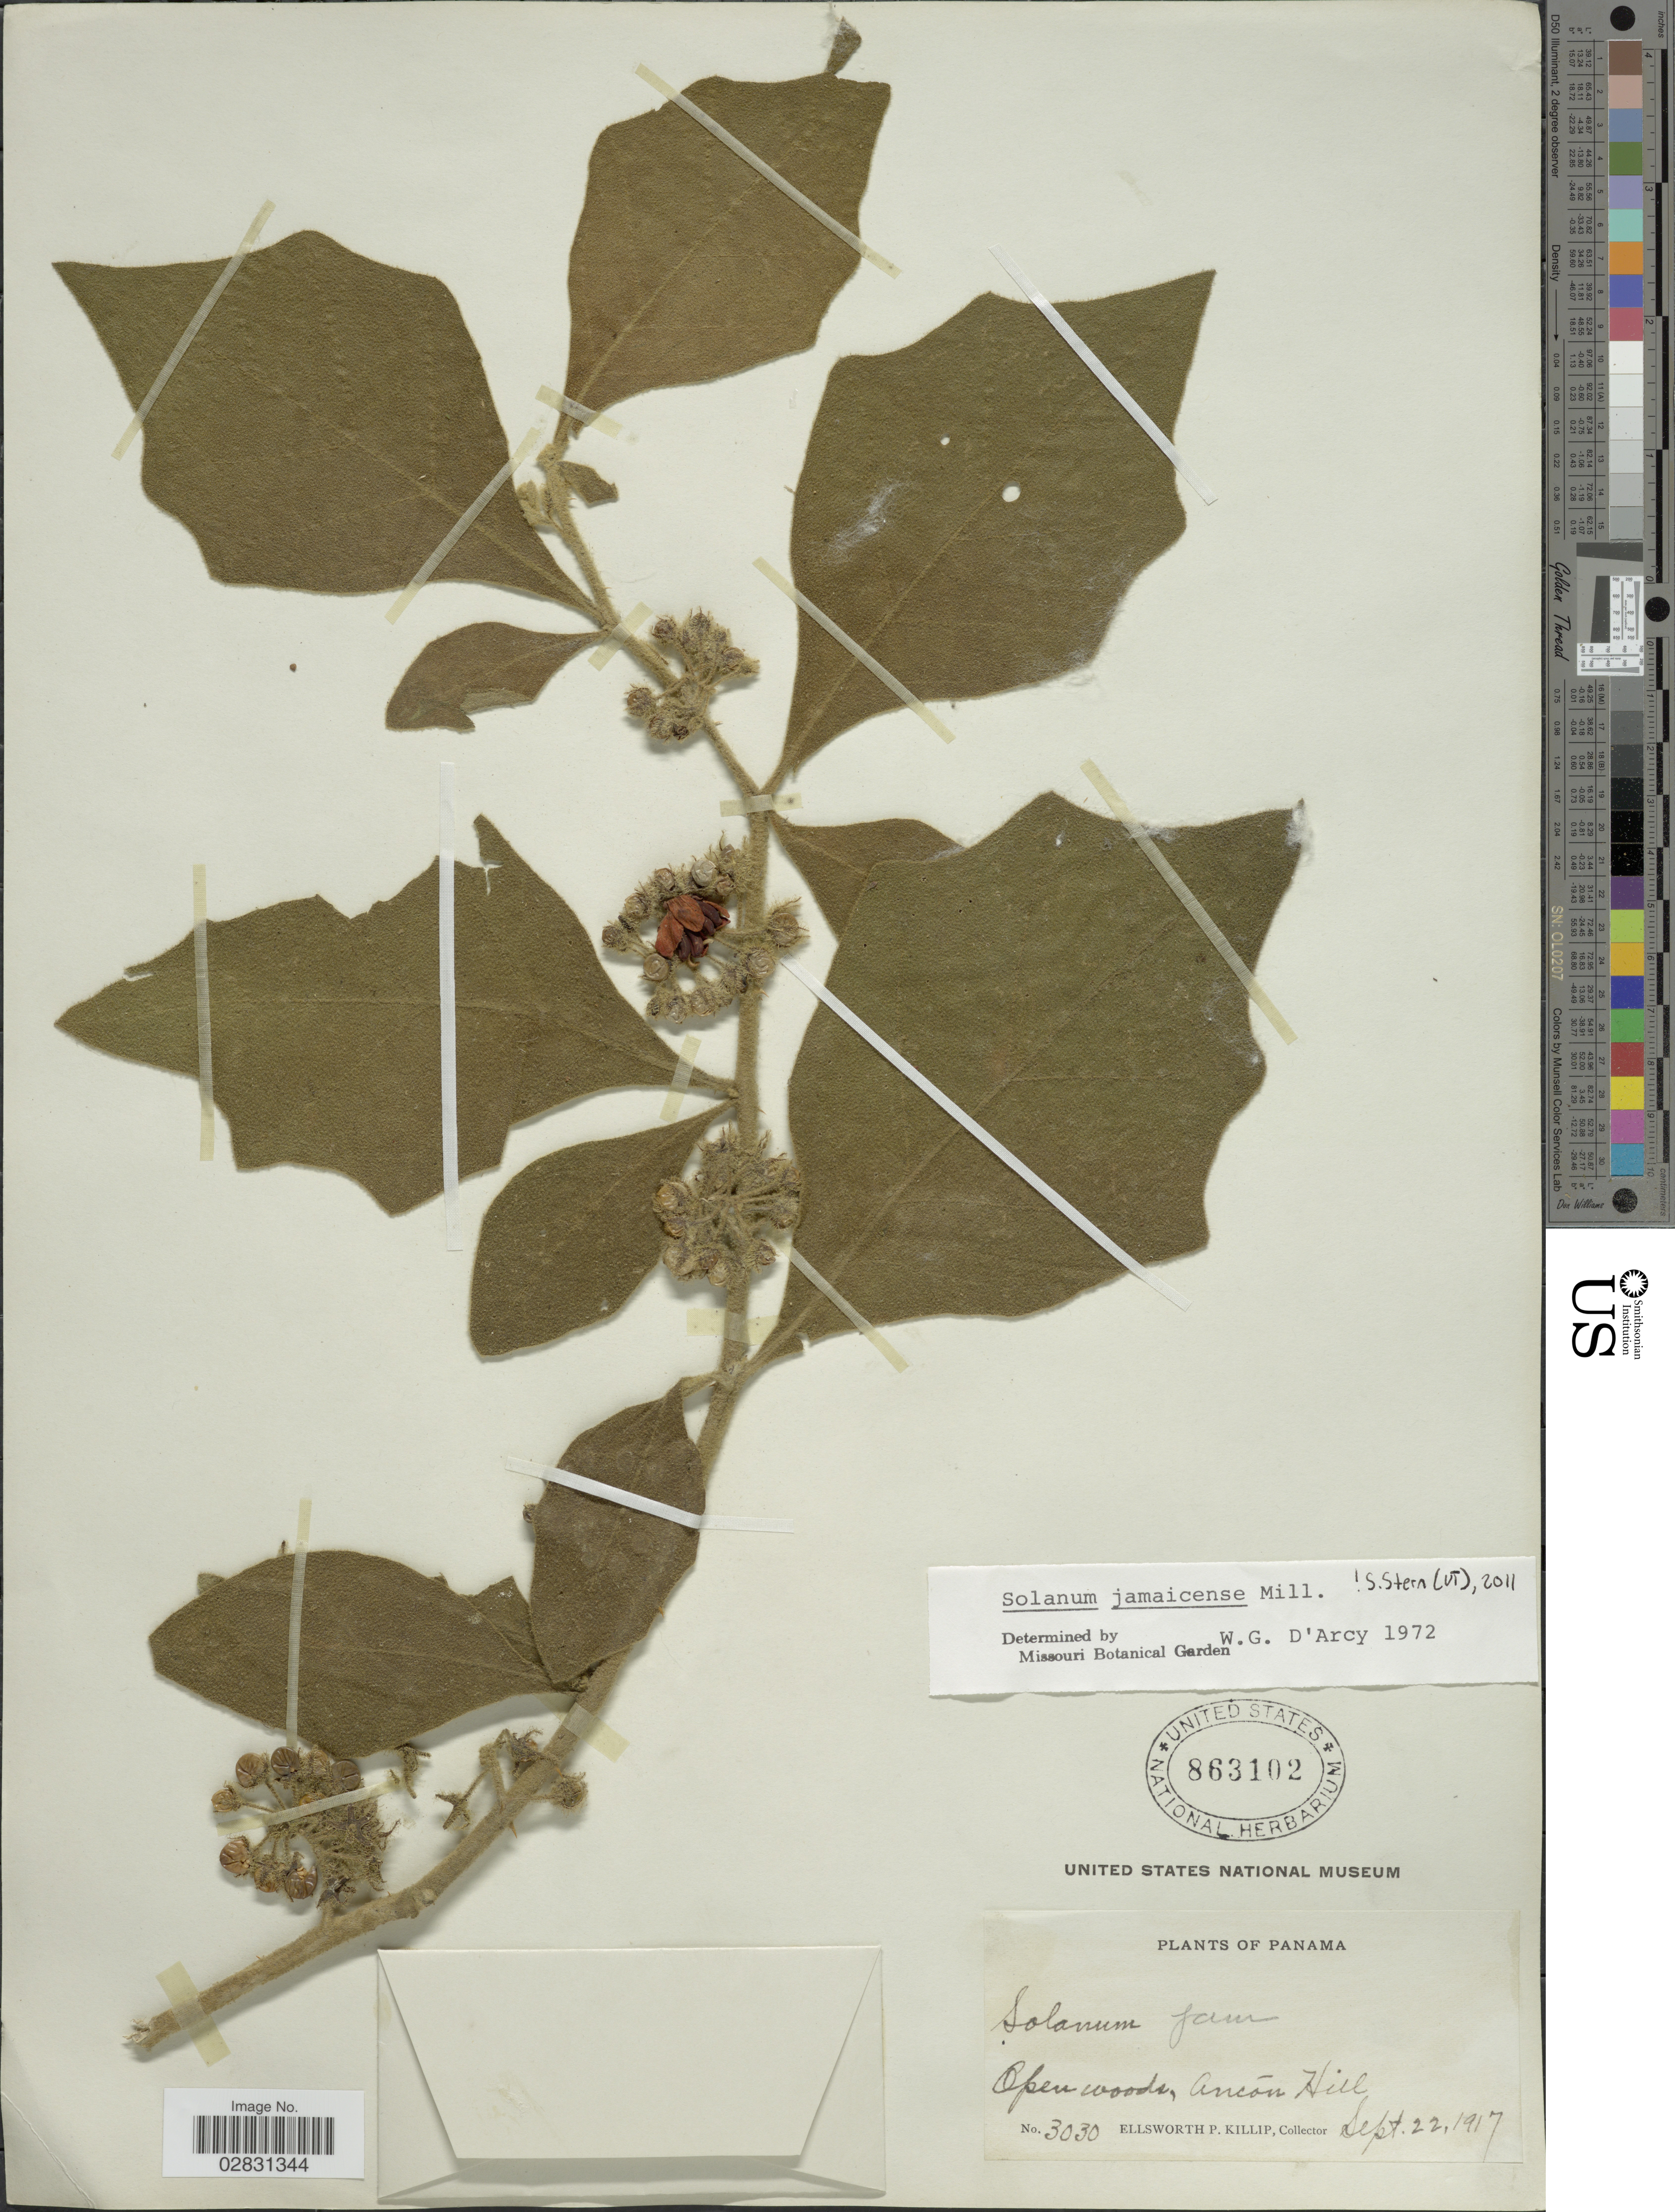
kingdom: Plantae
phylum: Tracheophyta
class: Magnoliopsida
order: Solanales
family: Solanaceae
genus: Solanum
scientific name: Solanum jamaicense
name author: Mill.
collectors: E. P. Killip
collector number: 3030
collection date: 1917-09-22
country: Panama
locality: Open woods, Ancón Hill.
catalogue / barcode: US 863102